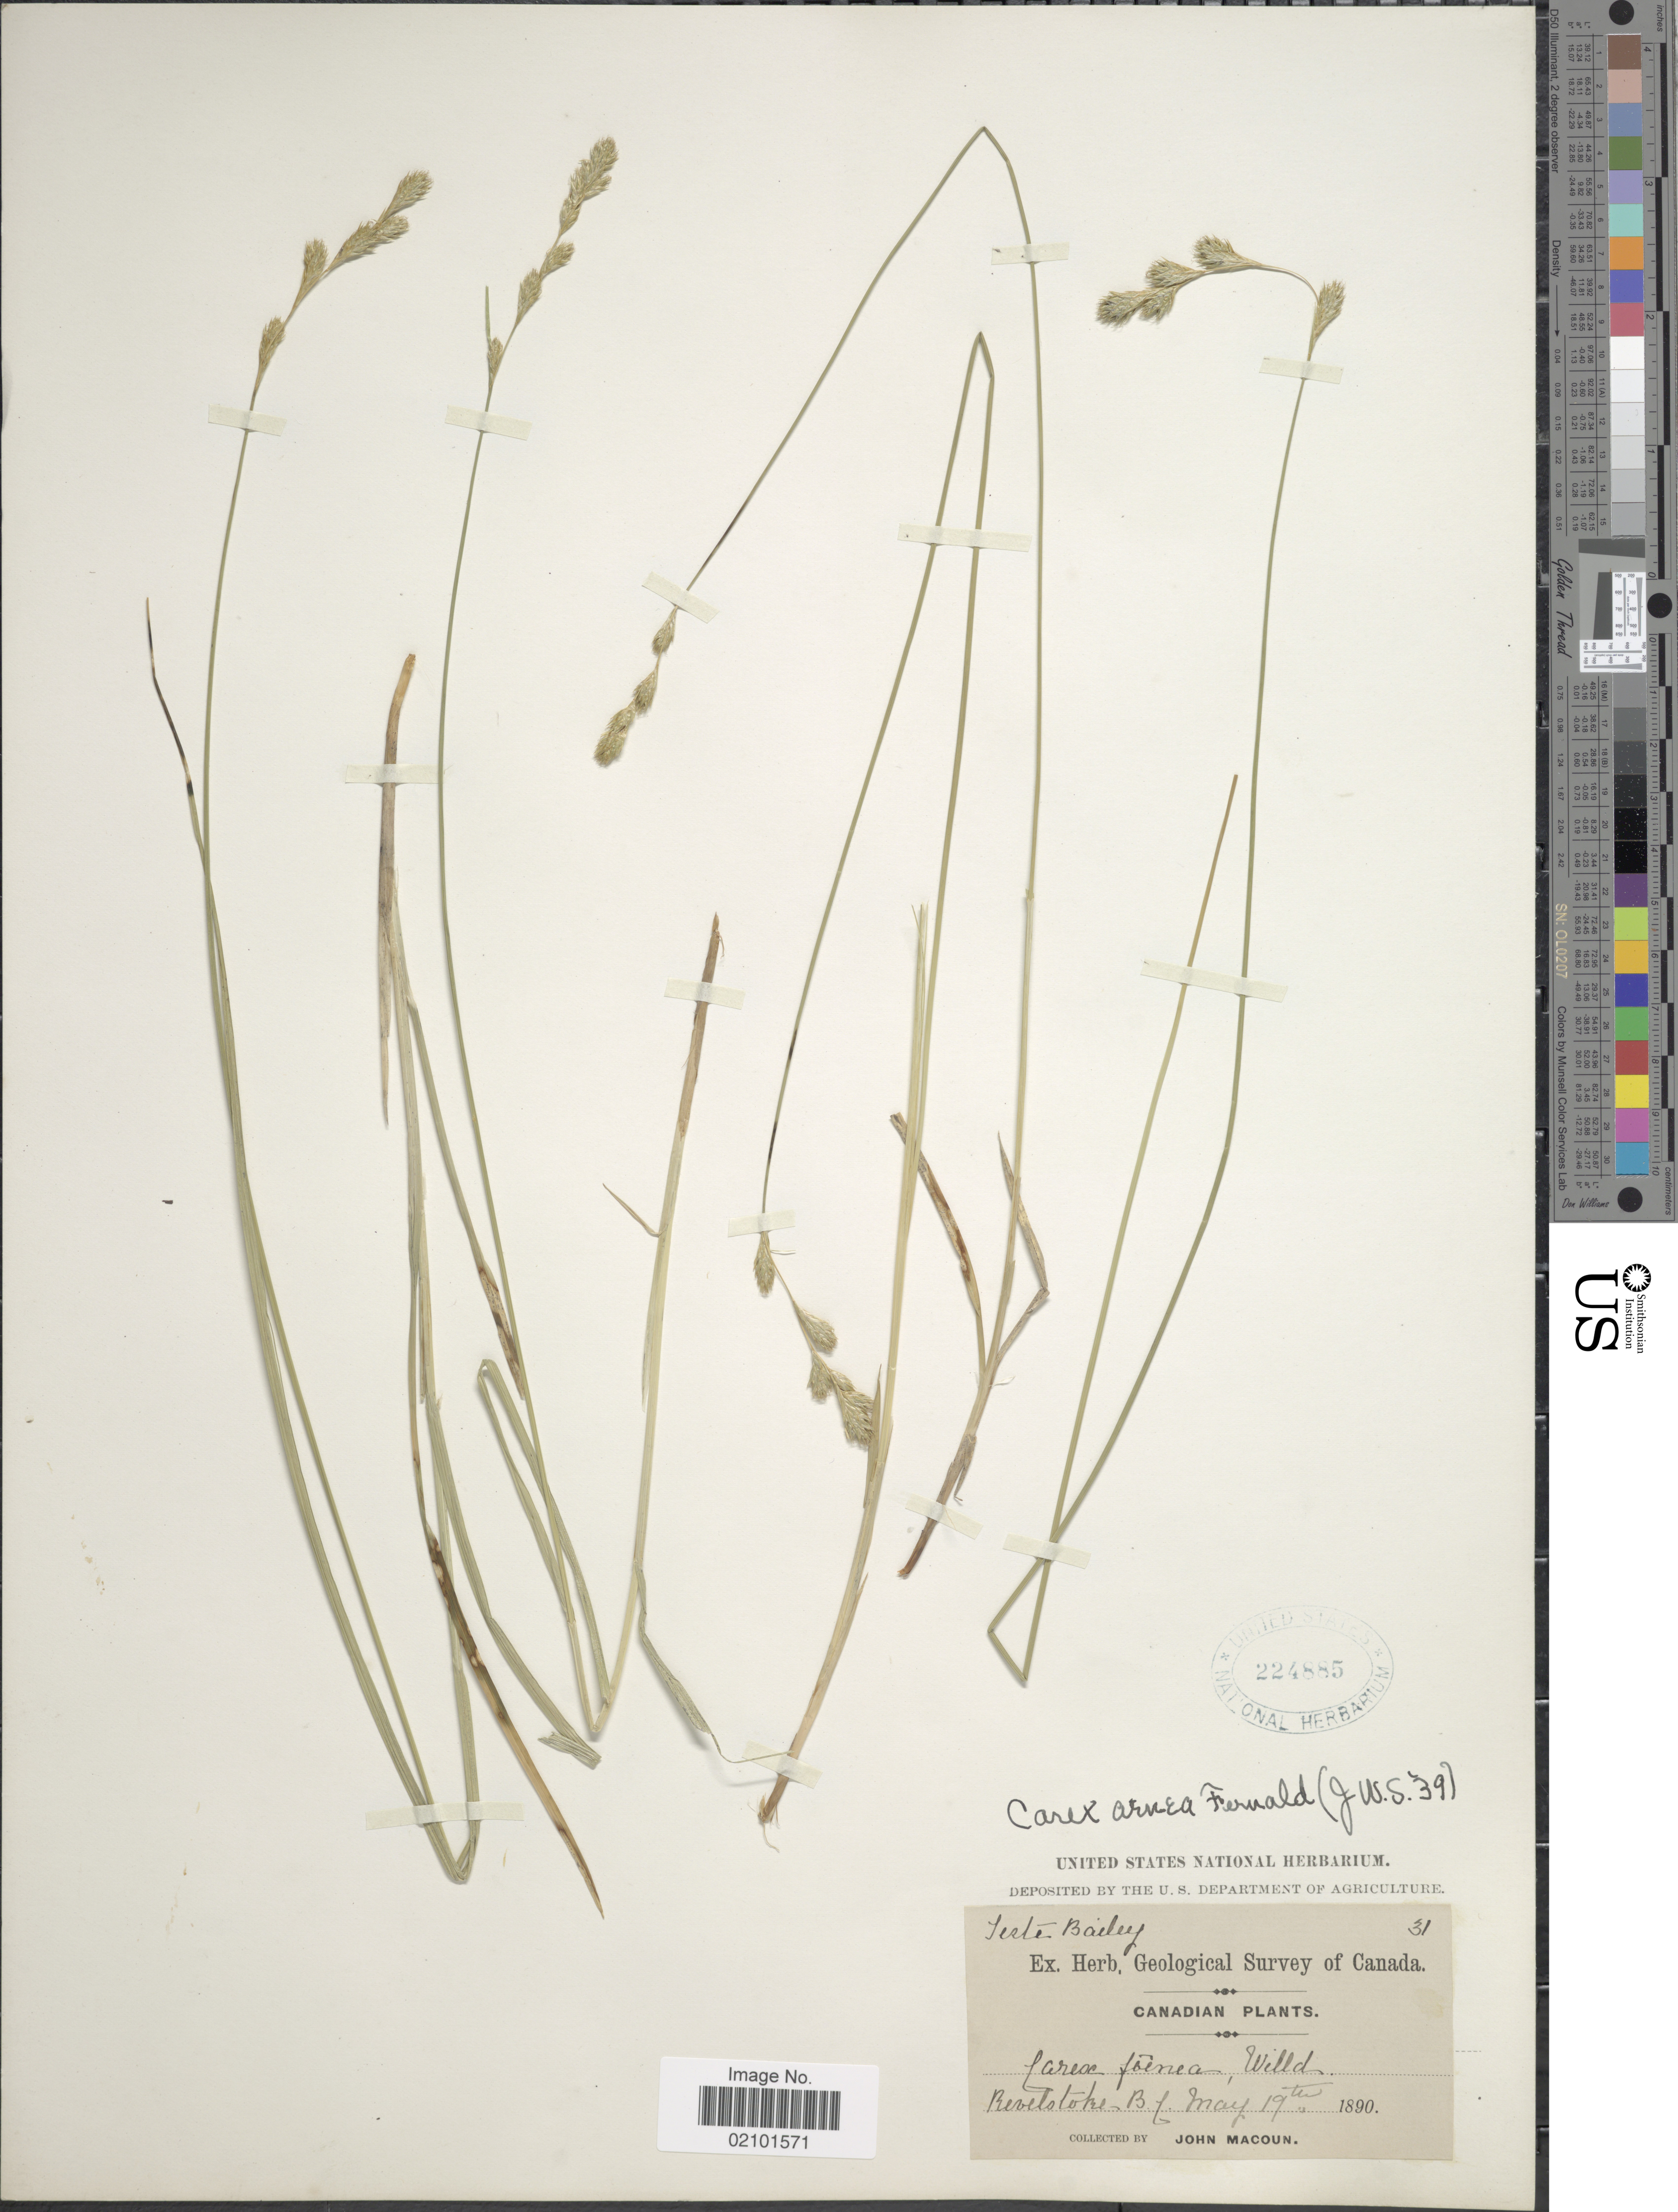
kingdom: Plantae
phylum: Tracheophyta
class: Liliopsida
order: Poales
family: Cyperaceae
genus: Carex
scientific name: Carex foenea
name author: Willd.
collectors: J. Macoun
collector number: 31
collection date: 1890-05-19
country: Canada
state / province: British Columbia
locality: Revelstoke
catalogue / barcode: US 224885